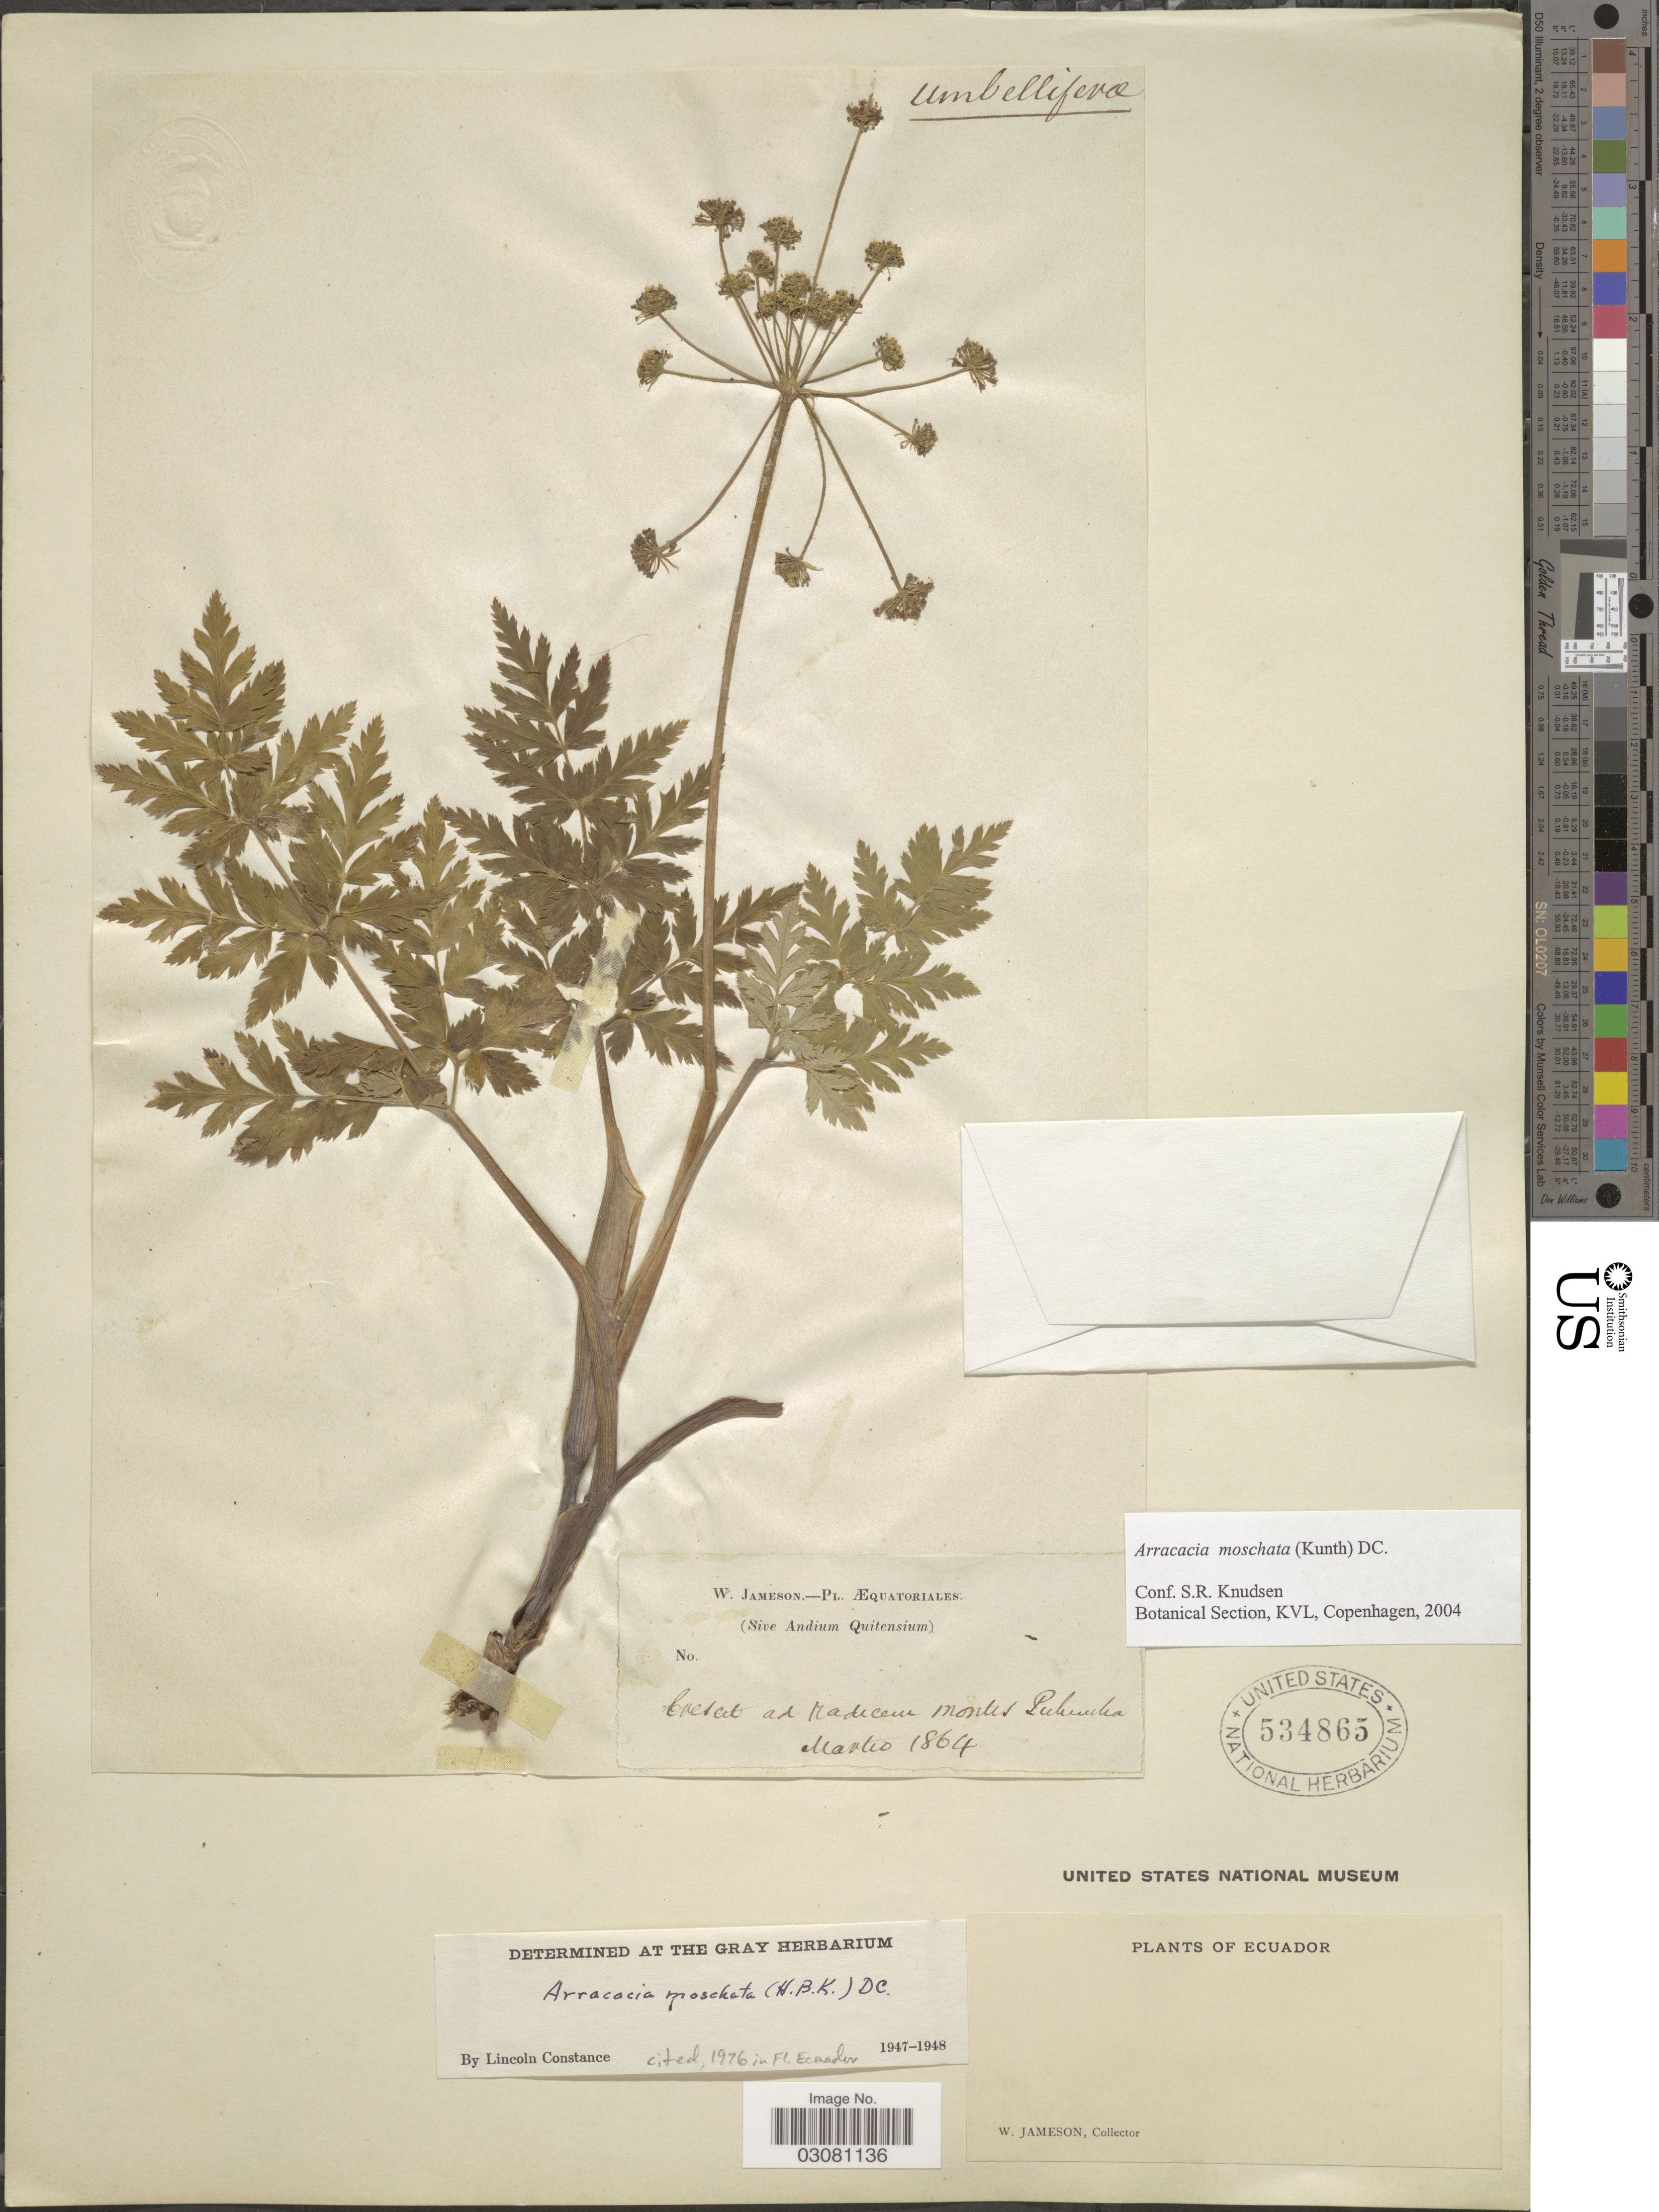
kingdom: Plantae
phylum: Tracheophyta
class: Magnoliopsida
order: Apiales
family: Apiaceae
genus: Arracacia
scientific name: Arracacia moschata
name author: (Kunth) DC.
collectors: W. Jameson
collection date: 1864-03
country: Ecuador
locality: Cretcit ad Madicem montes Pichincha.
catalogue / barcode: US 534865